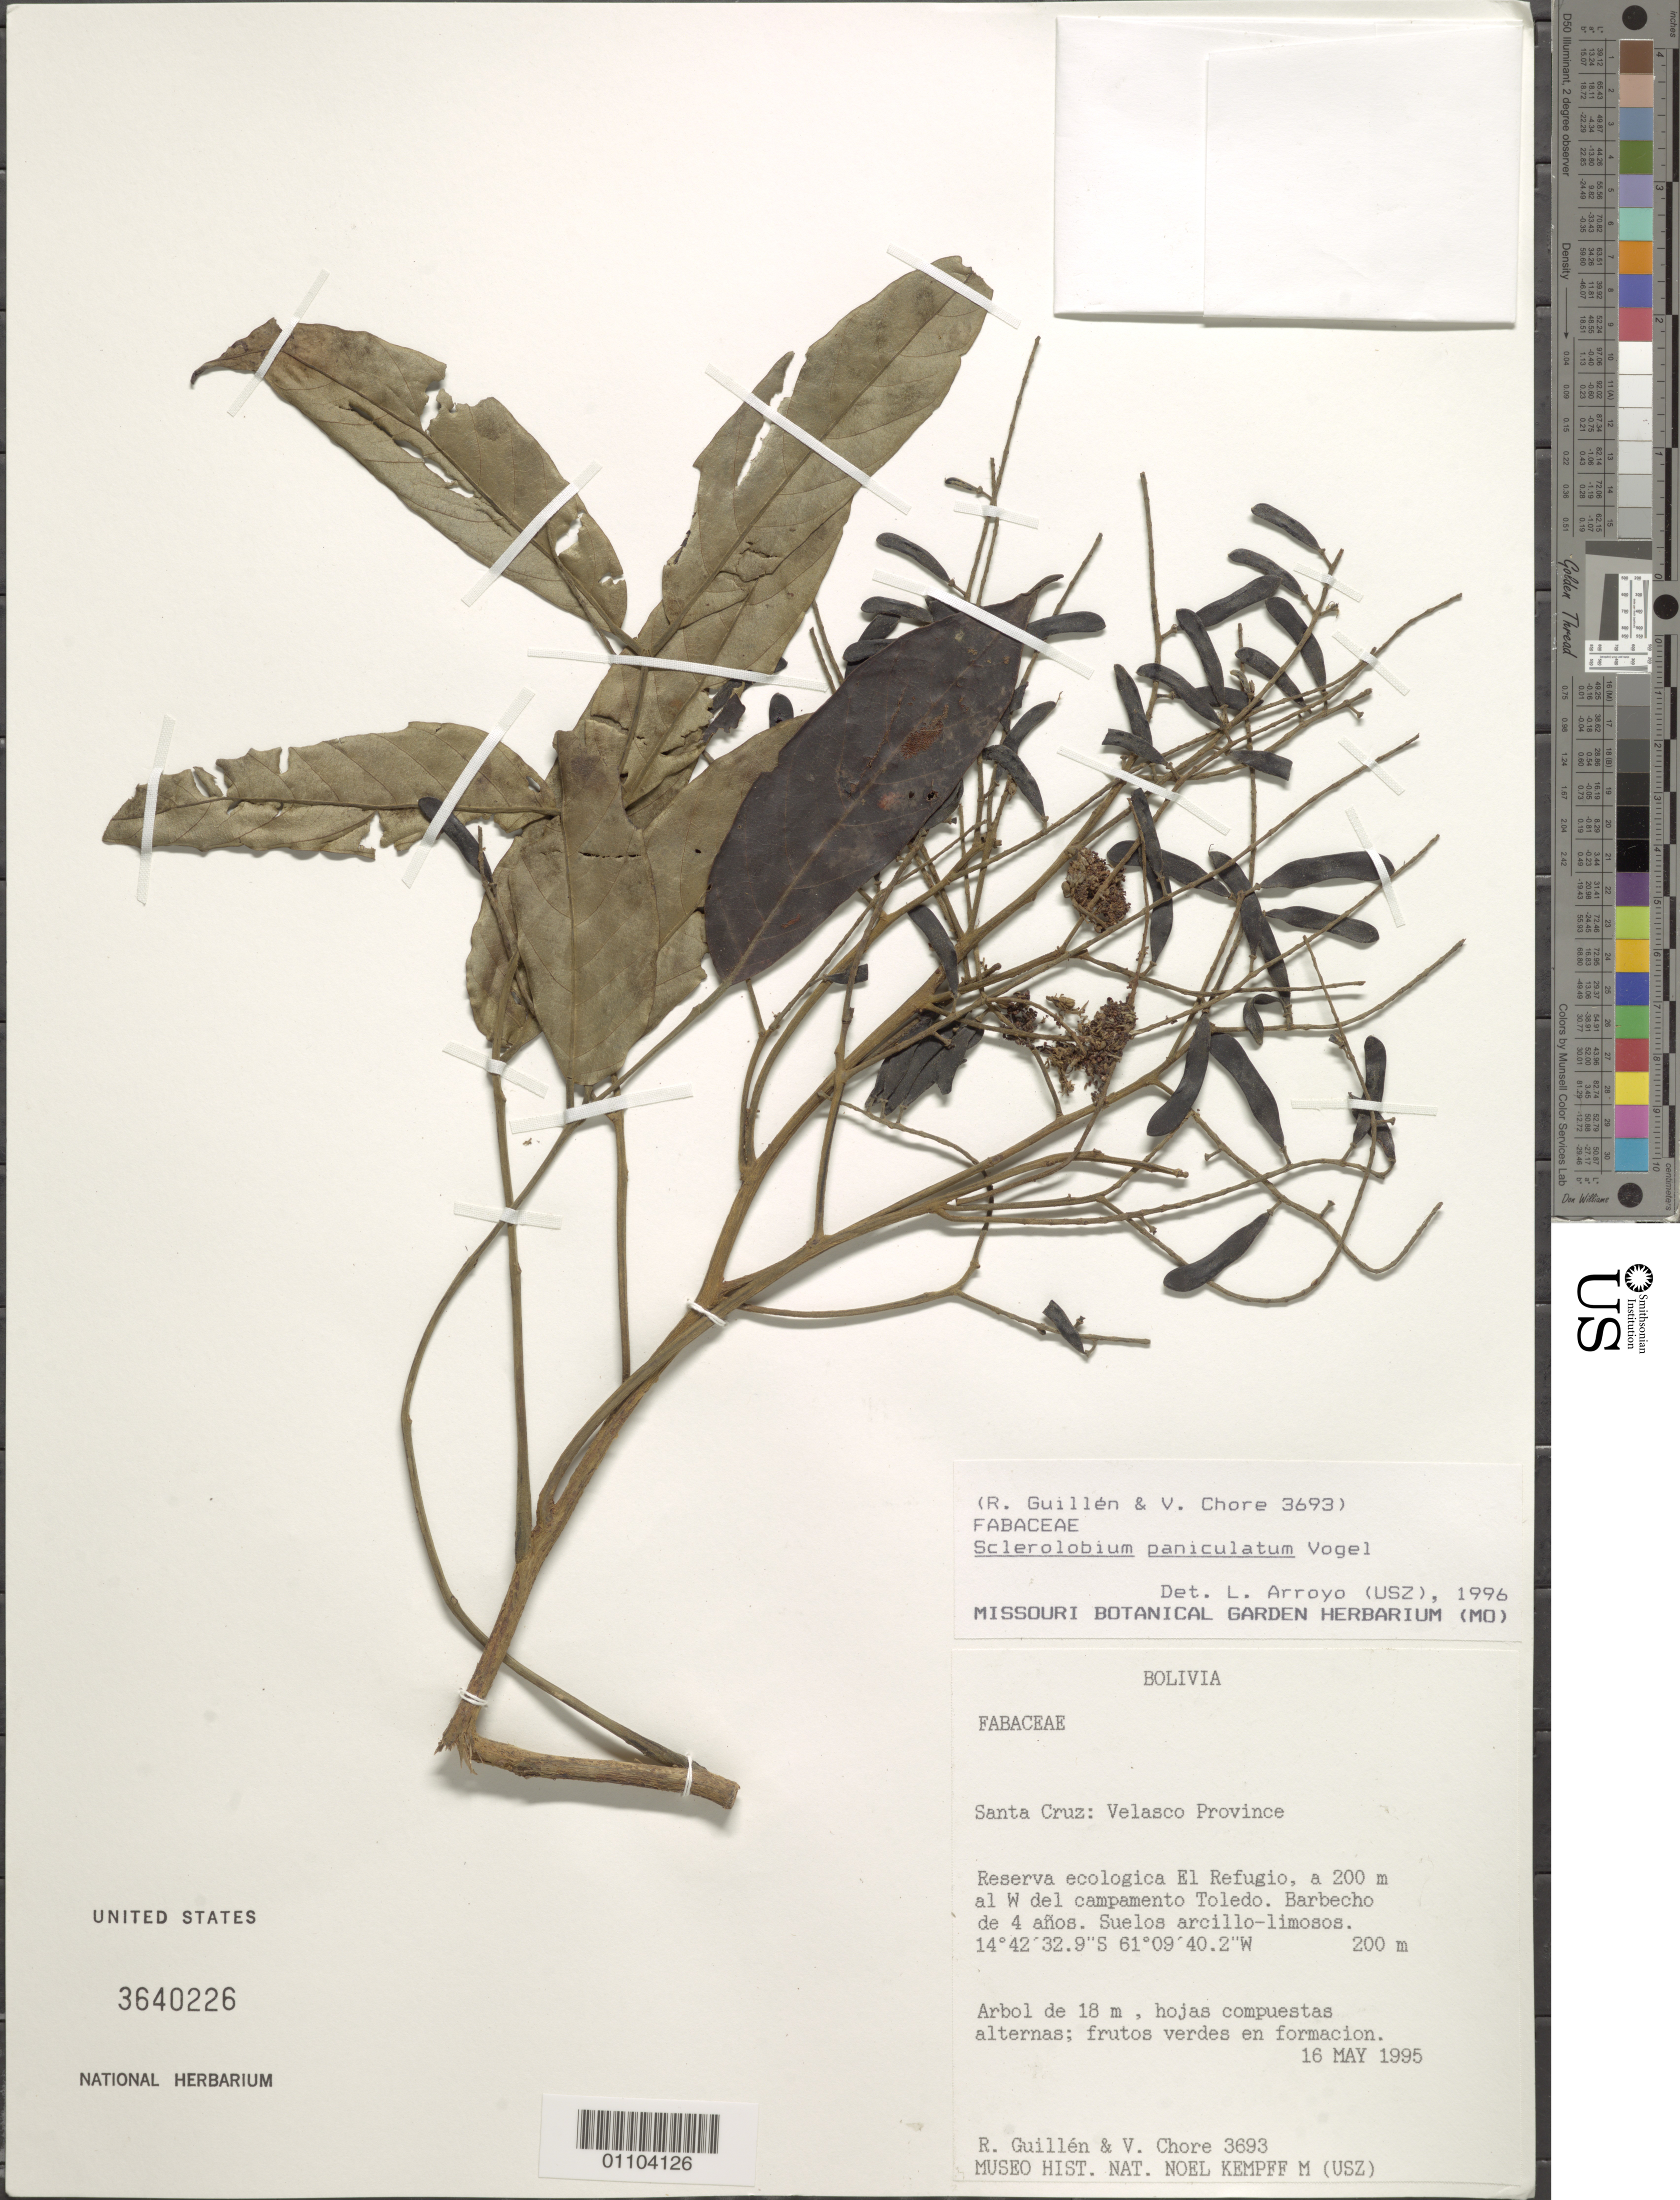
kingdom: Plantae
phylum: Tracheophyta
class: Magnoliopsida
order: Fabales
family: Fabaceae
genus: Tachigali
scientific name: Tachigali vulgaris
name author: L.F. Gomes da Silva & H.C. Lima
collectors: R. Guillén V. & V. Chore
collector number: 3693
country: Bolivia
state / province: Santa Cruz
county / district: Velasco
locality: Reserva ecologica El Refugio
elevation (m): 200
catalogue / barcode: US 3640226